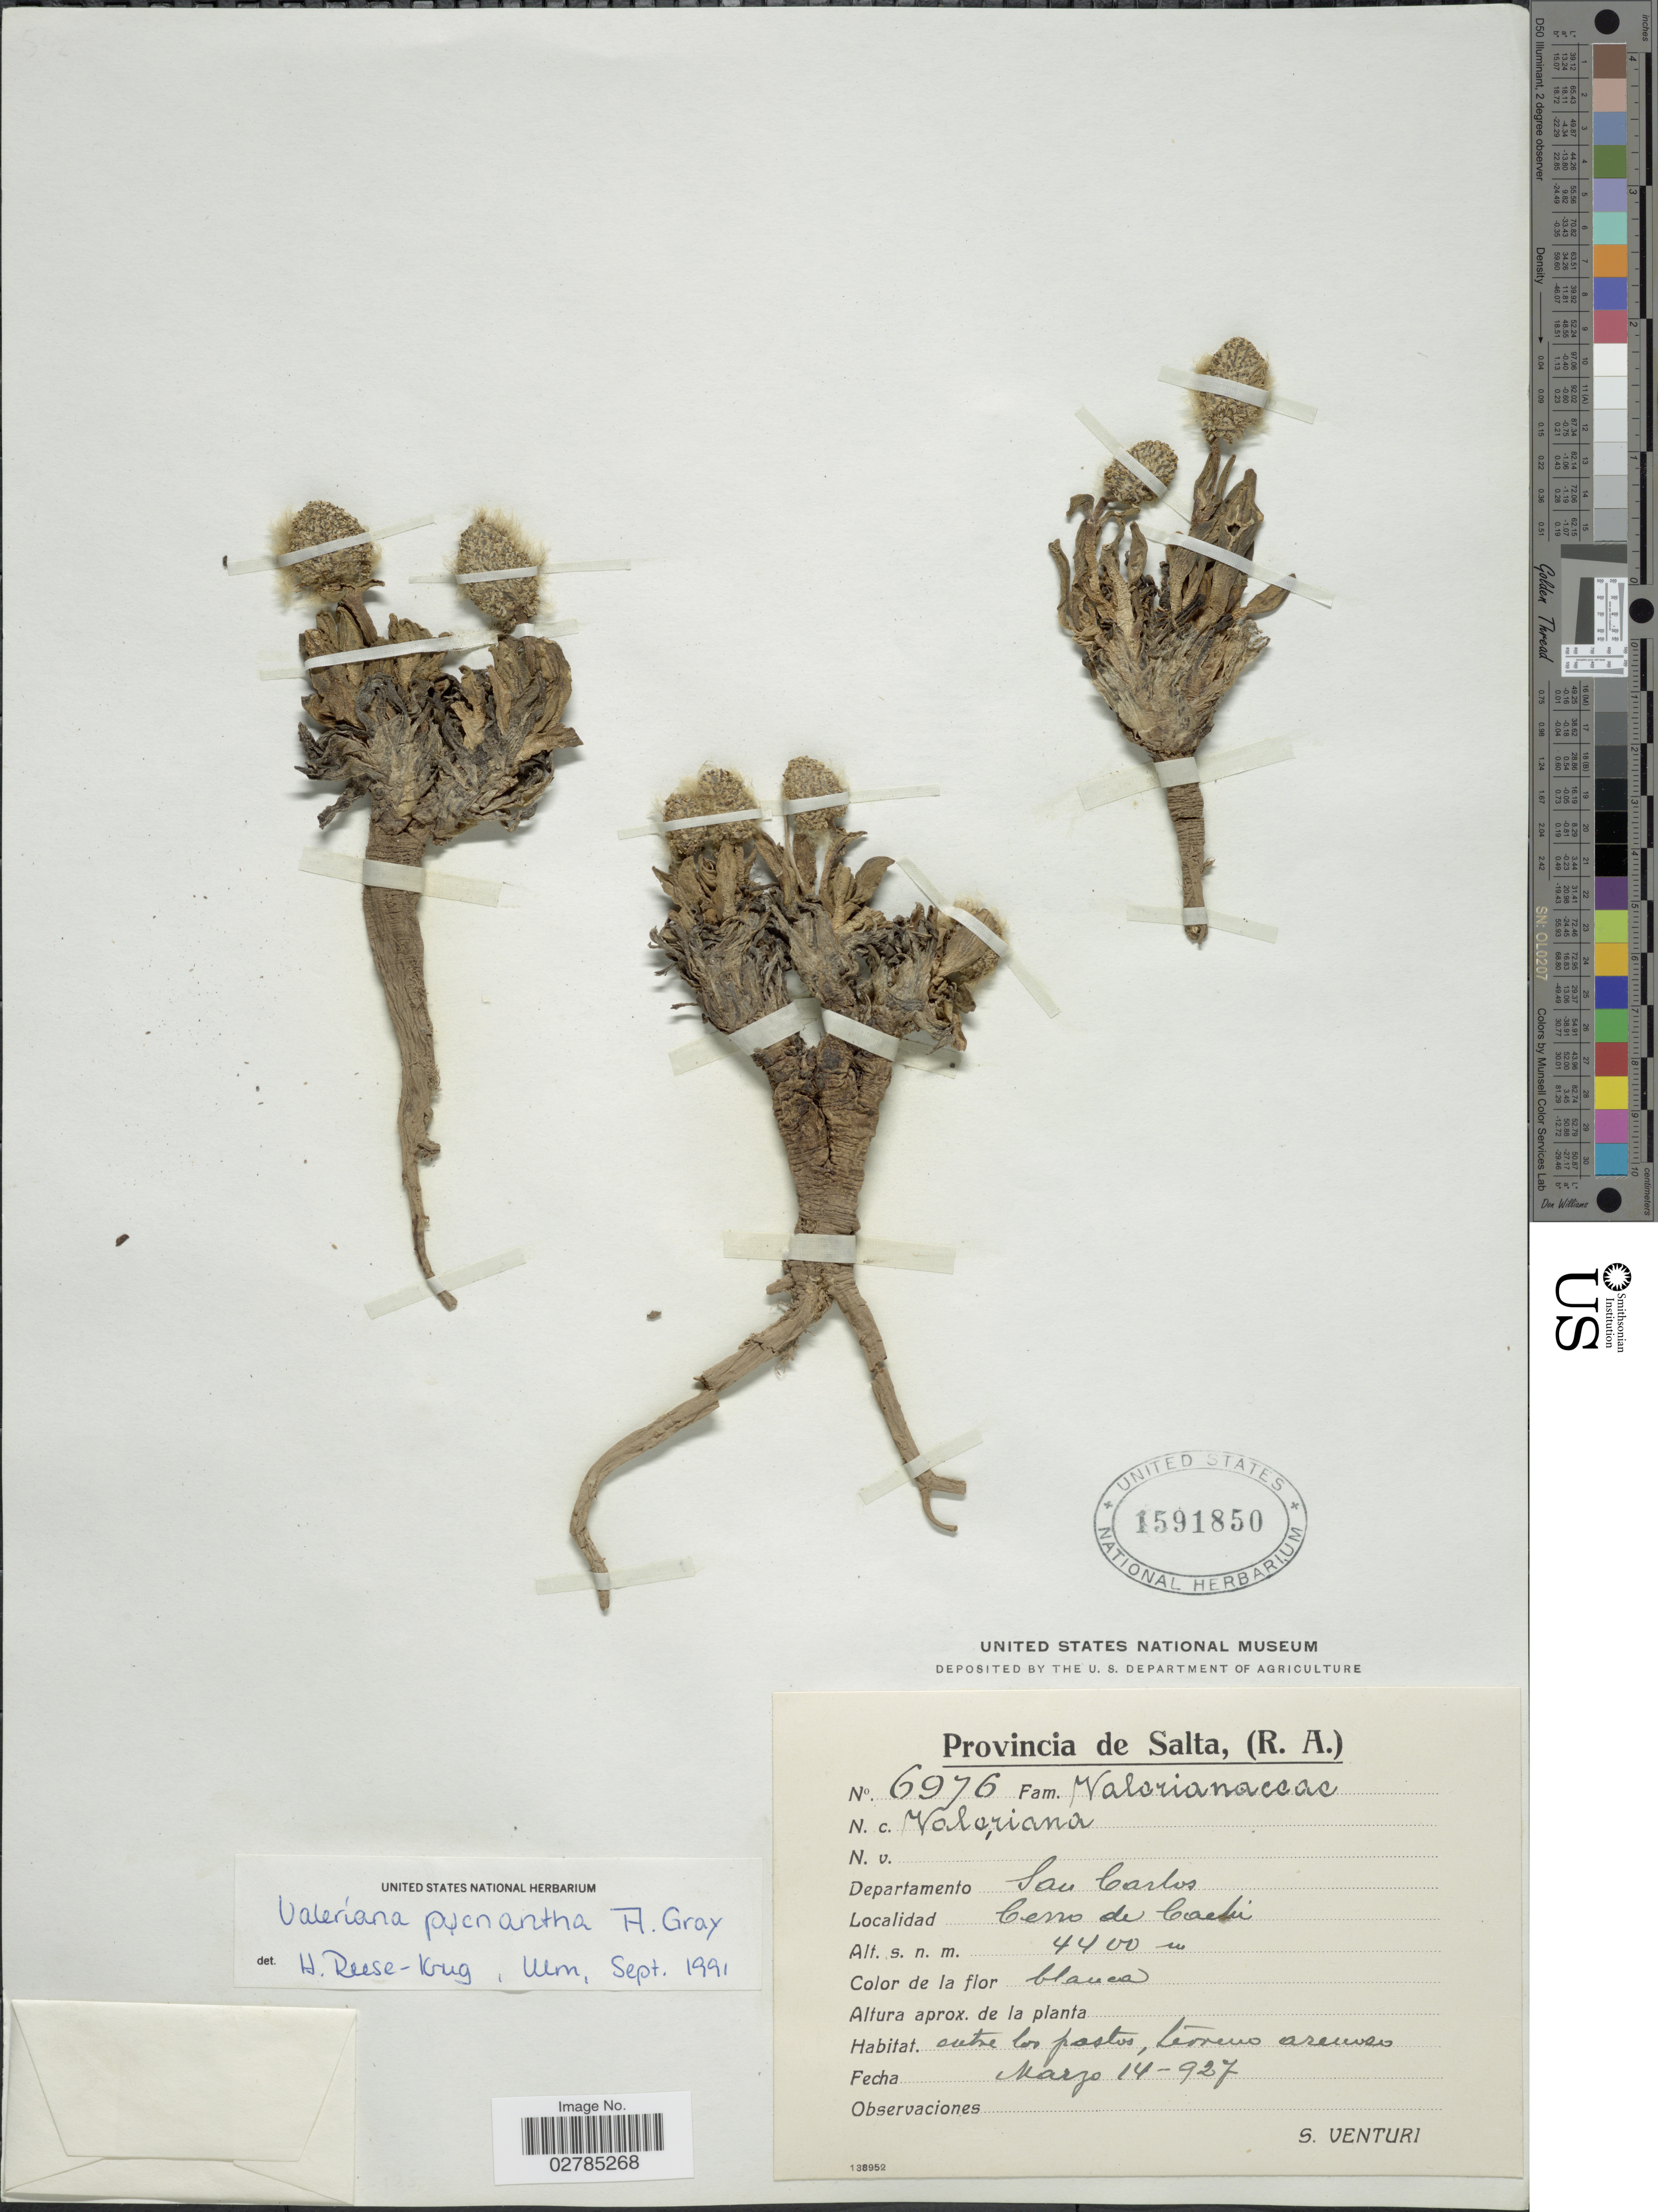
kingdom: Plantae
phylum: Tracheophyta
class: Magnoliopsida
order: Dipsacales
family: Caprifoliaceae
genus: Valeriana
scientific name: Valeriana pycnantha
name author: A. Gray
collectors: S. Venturi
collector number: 6976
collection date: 1927-03-14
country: Argentina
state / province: Salta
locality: Departamento San Carlos. Cerro de Cachi.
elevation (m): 4400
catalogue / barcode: US 1591850